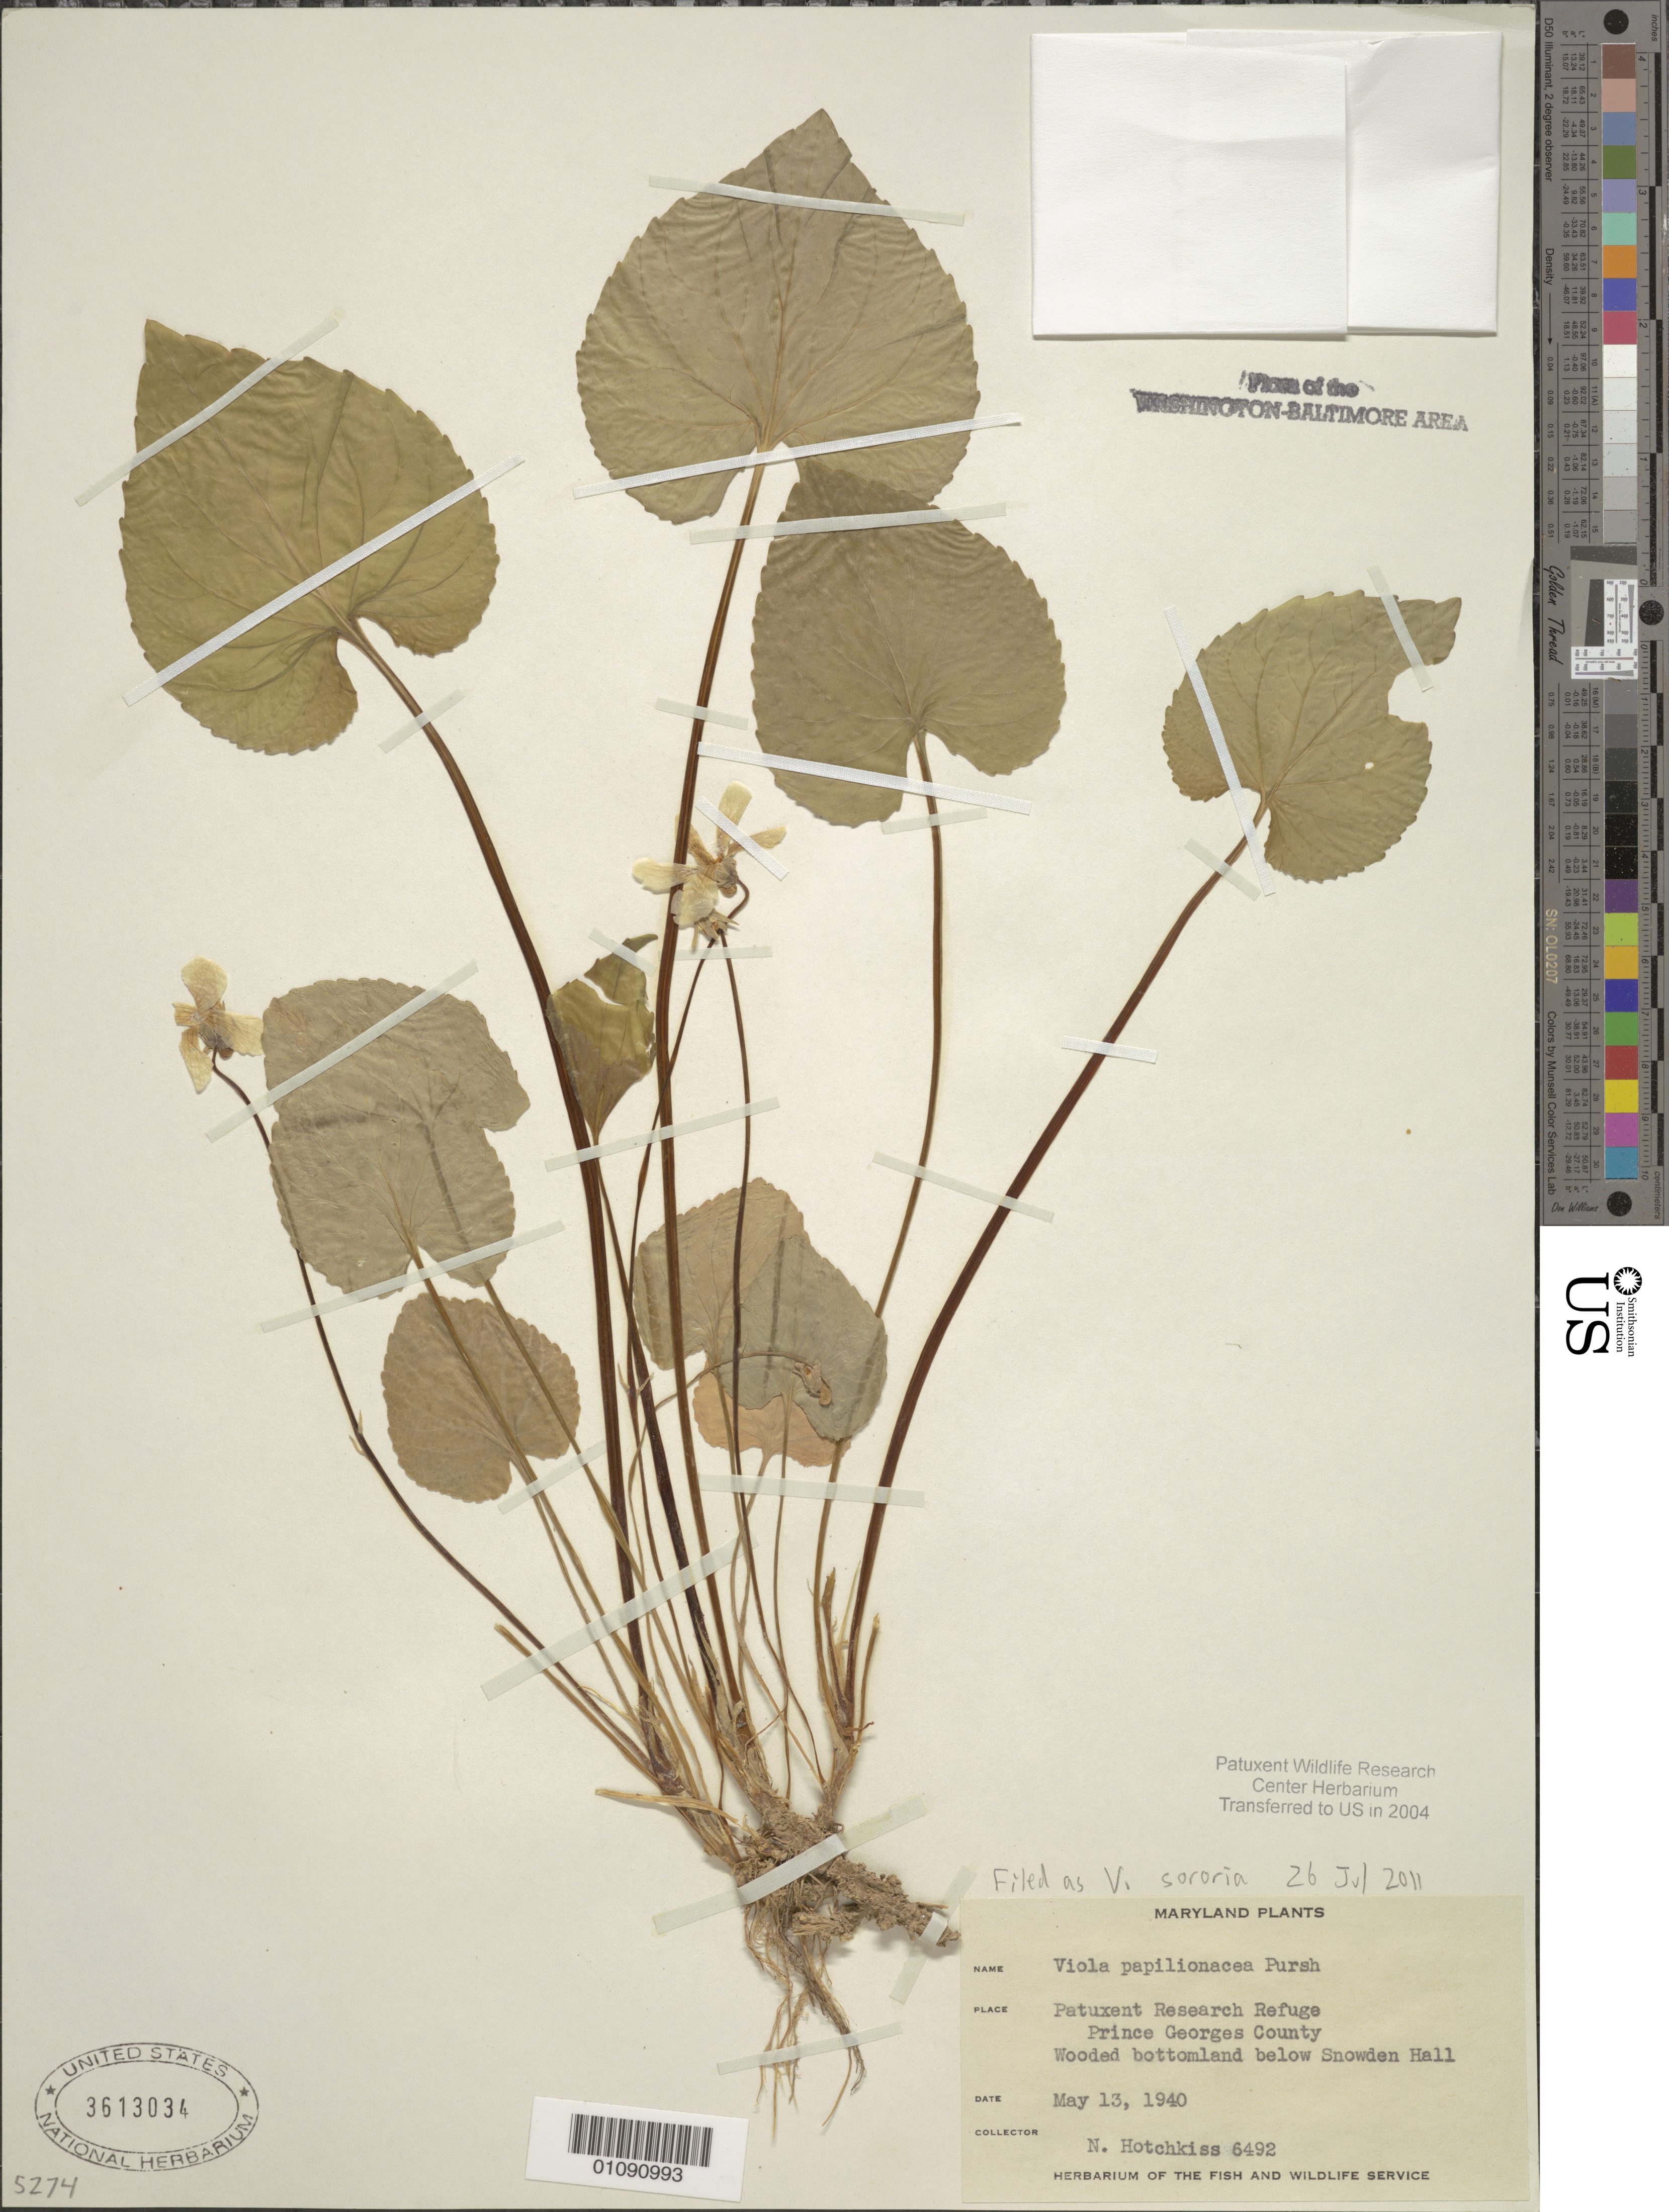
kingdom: Plantae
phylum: Tracheophyta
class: Magnoliopsida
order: Malpighiales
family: Violaceae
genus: Viola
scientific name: Viola sororia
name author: Willd.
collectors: N. Hotchkiss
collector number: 6492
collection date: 1940-05-13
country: United States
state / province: Maryland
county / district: Prince George's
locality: Patuxent Wildlife Refuge, below Snowden Hall.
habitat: Wooded bottomland.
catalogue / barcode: US 3613034